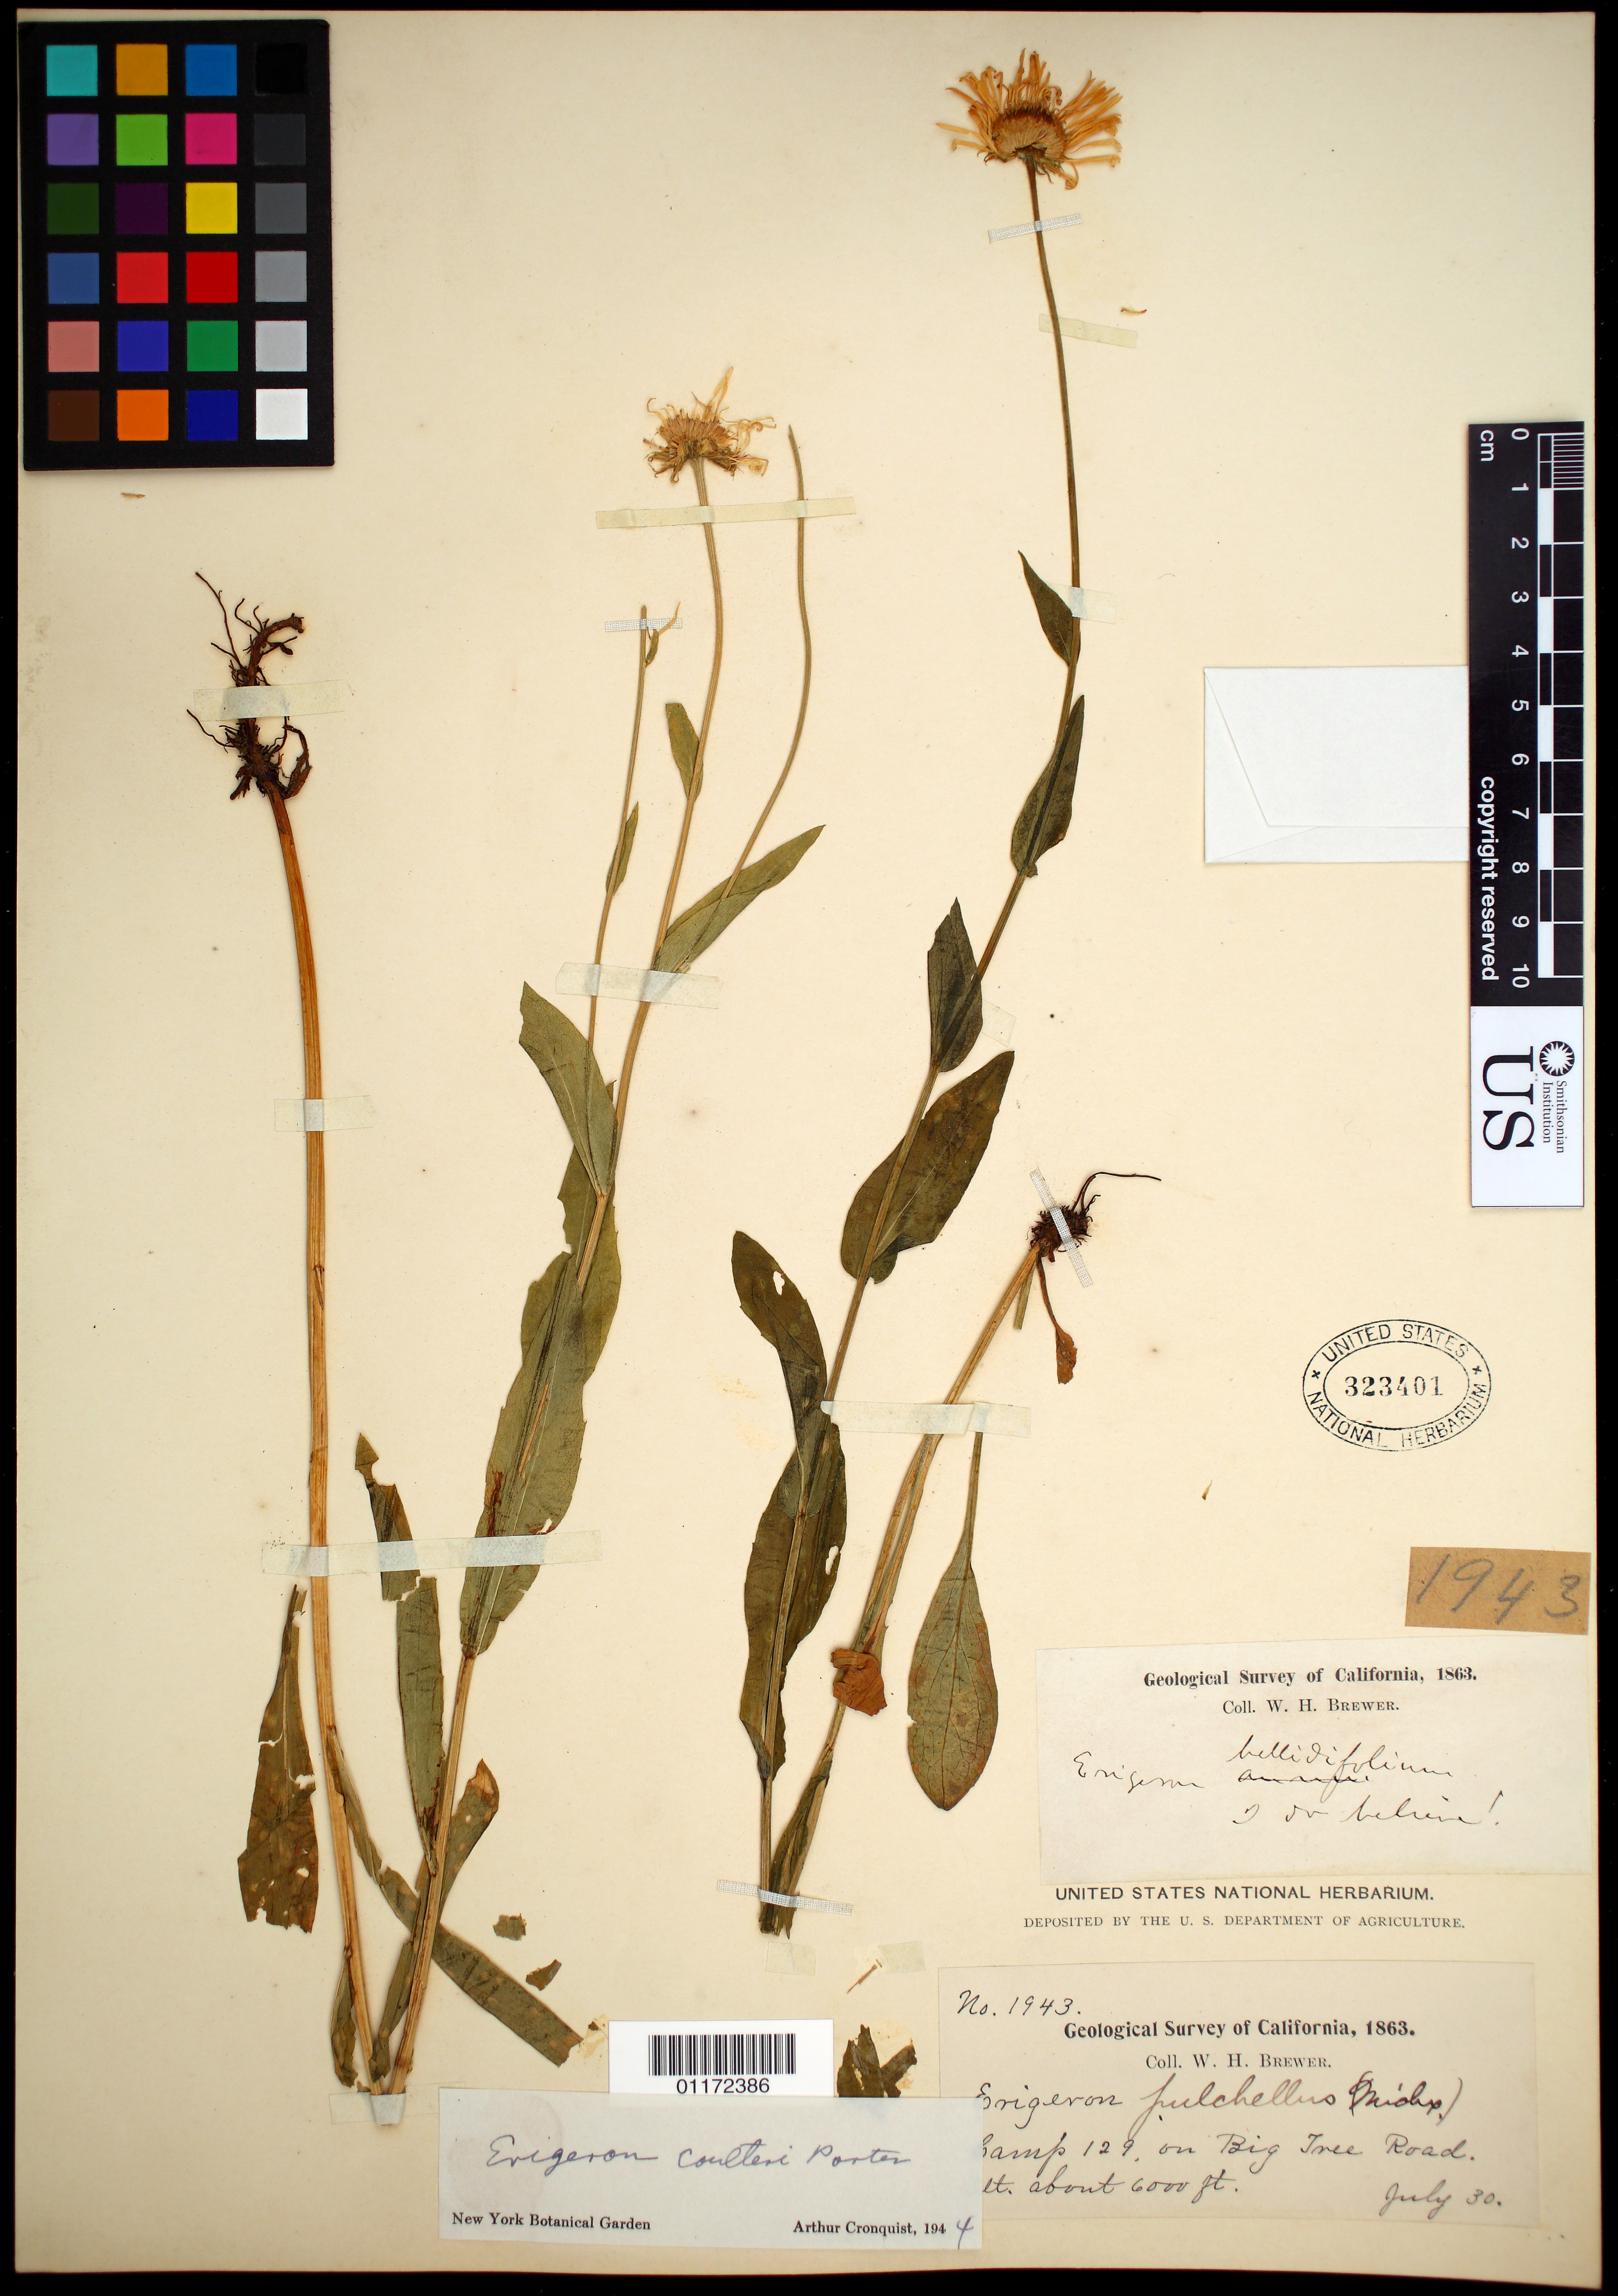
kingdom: Plantae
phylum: Tracheophyta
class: Magnoliopsida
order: Asterales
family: Asteraceae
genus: Erigeron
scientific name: Erigeron coulteri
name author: Porter in Porter & J.M. Coult.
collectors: W. H. Brewer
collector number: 1943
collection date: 1863-07-30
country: United States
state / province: California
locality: Camp 129, on Big Tree Road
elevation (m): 1829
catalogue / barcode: US 323401